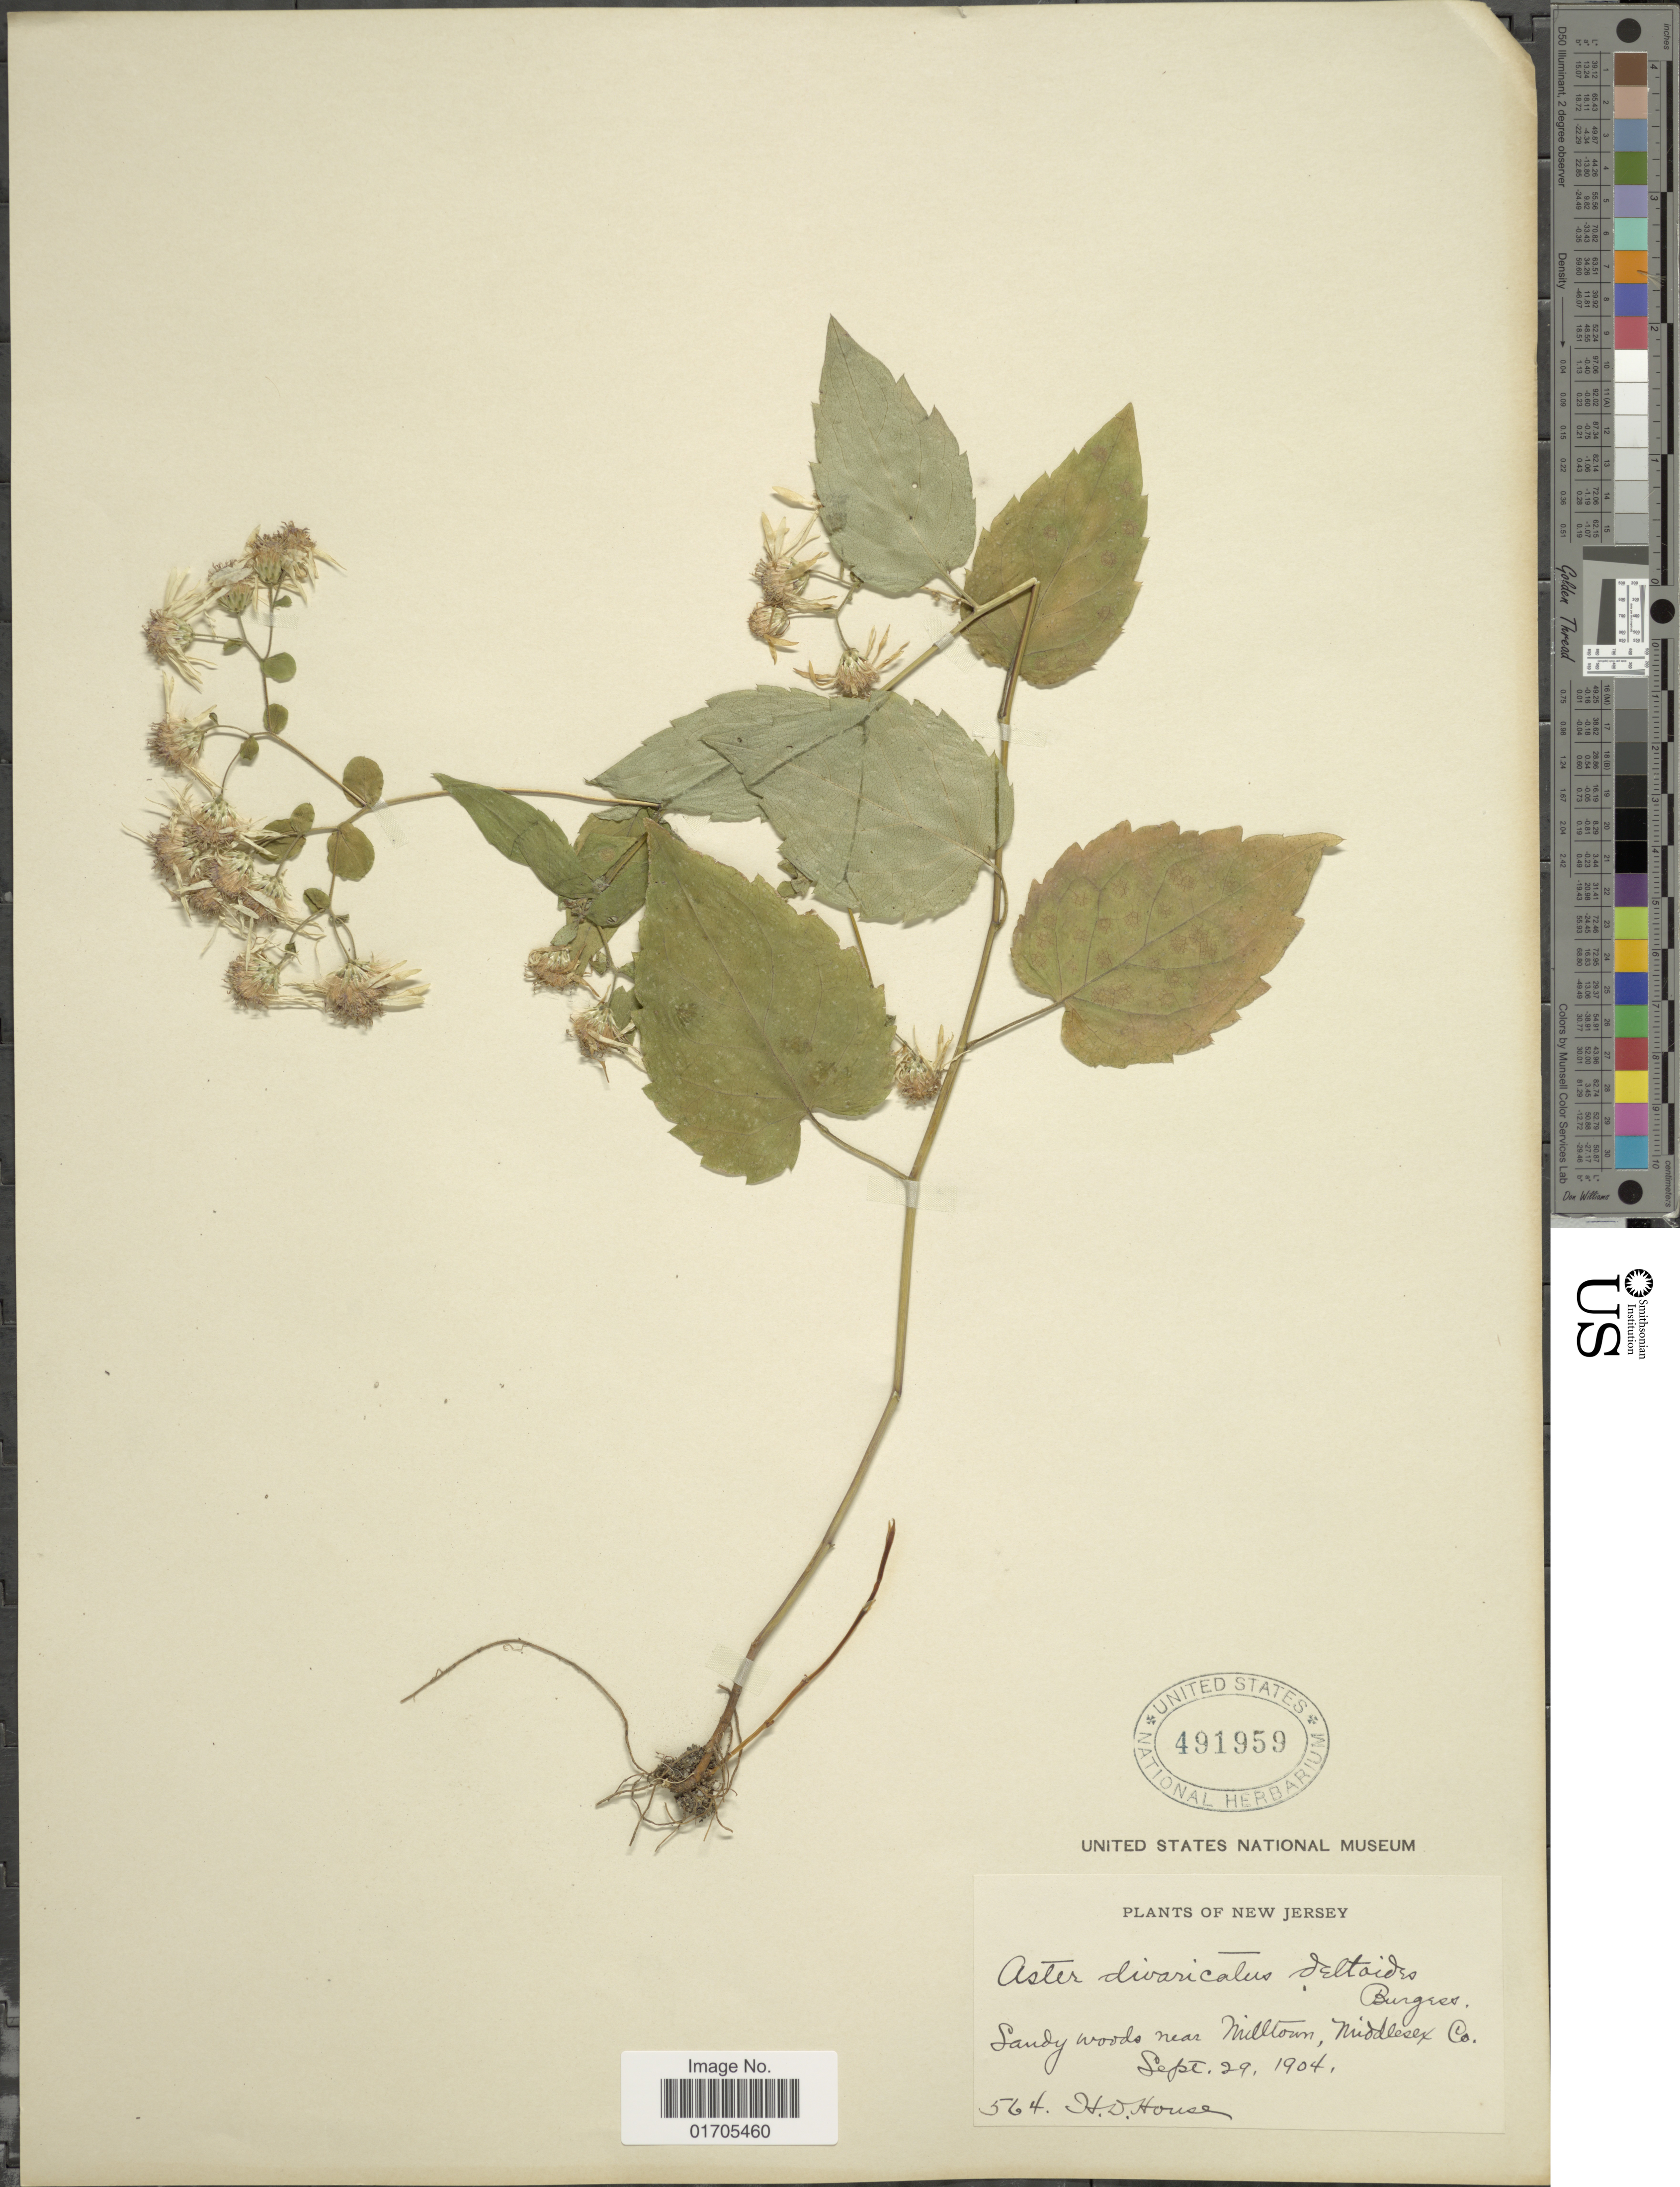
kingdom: Plantae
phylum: Tracheophyta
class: Magnoliopsida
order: Asterales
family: Asteraceae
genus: Eurybia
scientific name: Eurybia divaricata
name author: (L.) G.L. Nesom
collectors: H. D. House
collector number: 564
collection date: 1904-09-29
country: United States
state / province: New Jersey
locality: New Jersey. Sandy woods near Milltown, Middlesex Co.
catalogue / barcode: US 491959